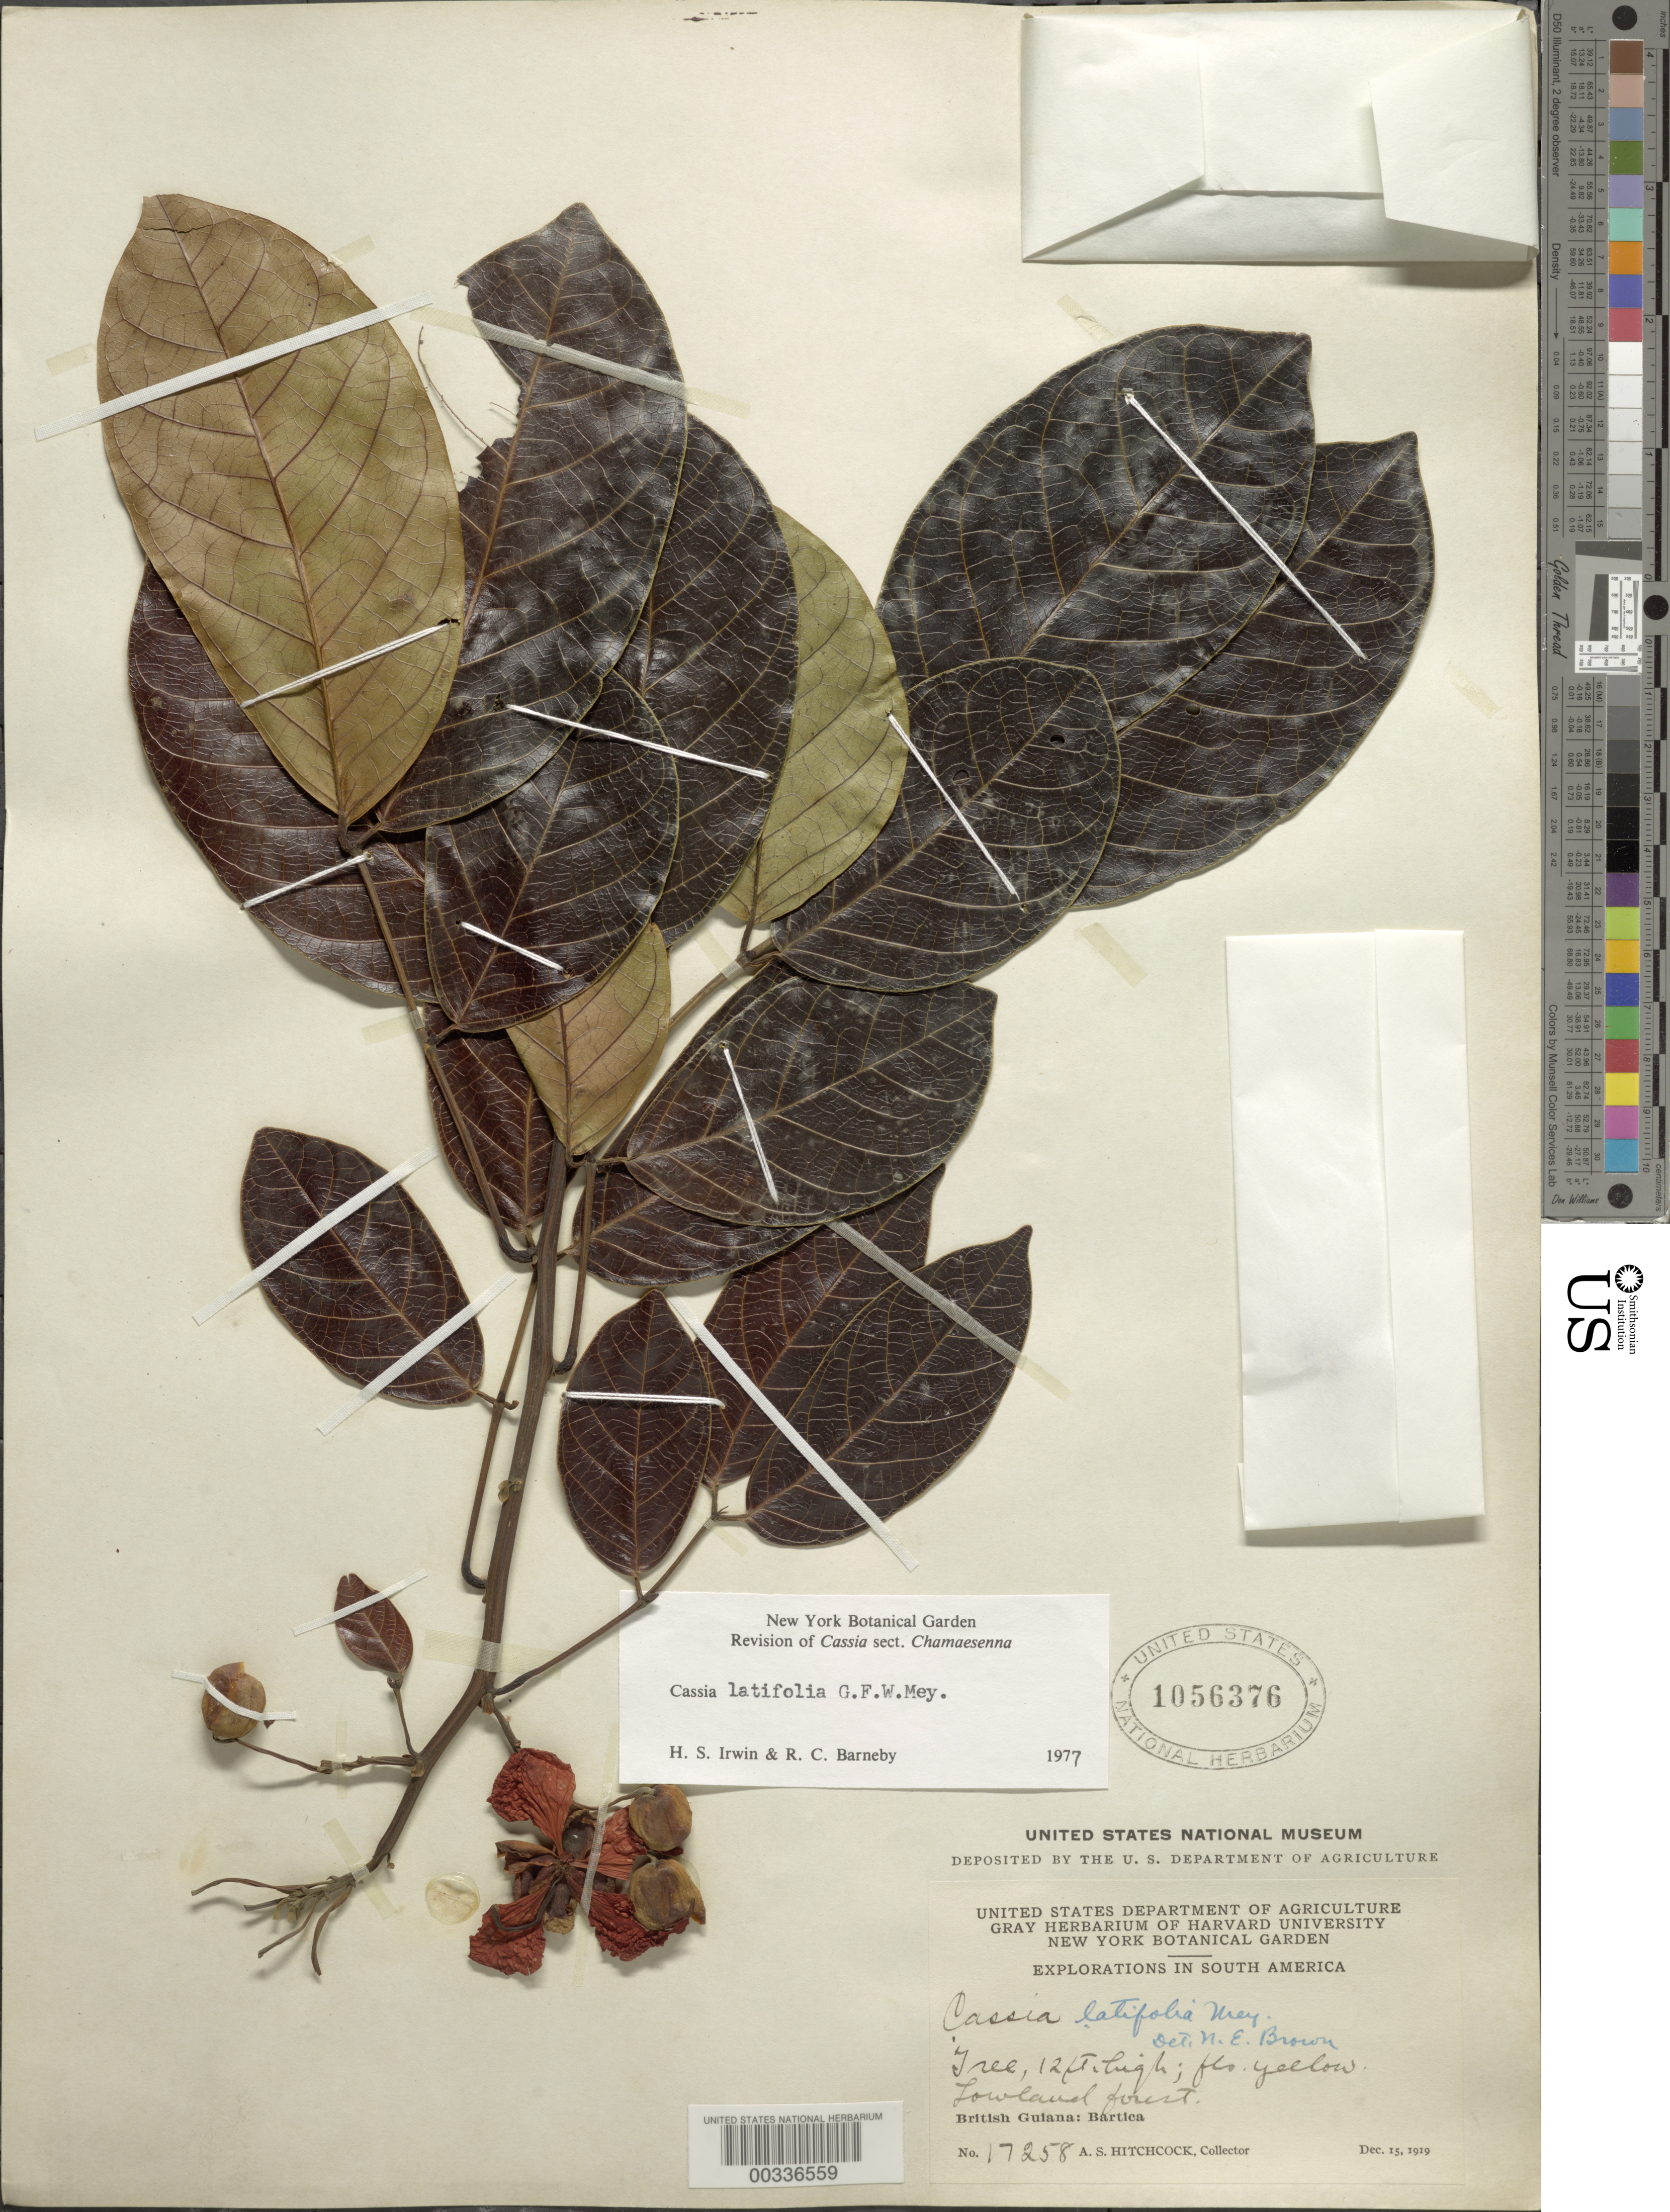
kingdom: Plantae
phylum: Tracheophyta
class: Magnoliopsida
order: Fabales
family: Fabaceae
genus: Senna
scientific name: Senna latifolia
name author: (G. Mey.) H.S. Irwin & Barneby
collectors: A. S. Hitchcock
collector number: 17258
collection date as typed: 15 Dec 1919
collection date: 1919-12-15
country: Guyana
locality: Bartica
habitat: Lowland forest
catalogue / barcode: US 1056376